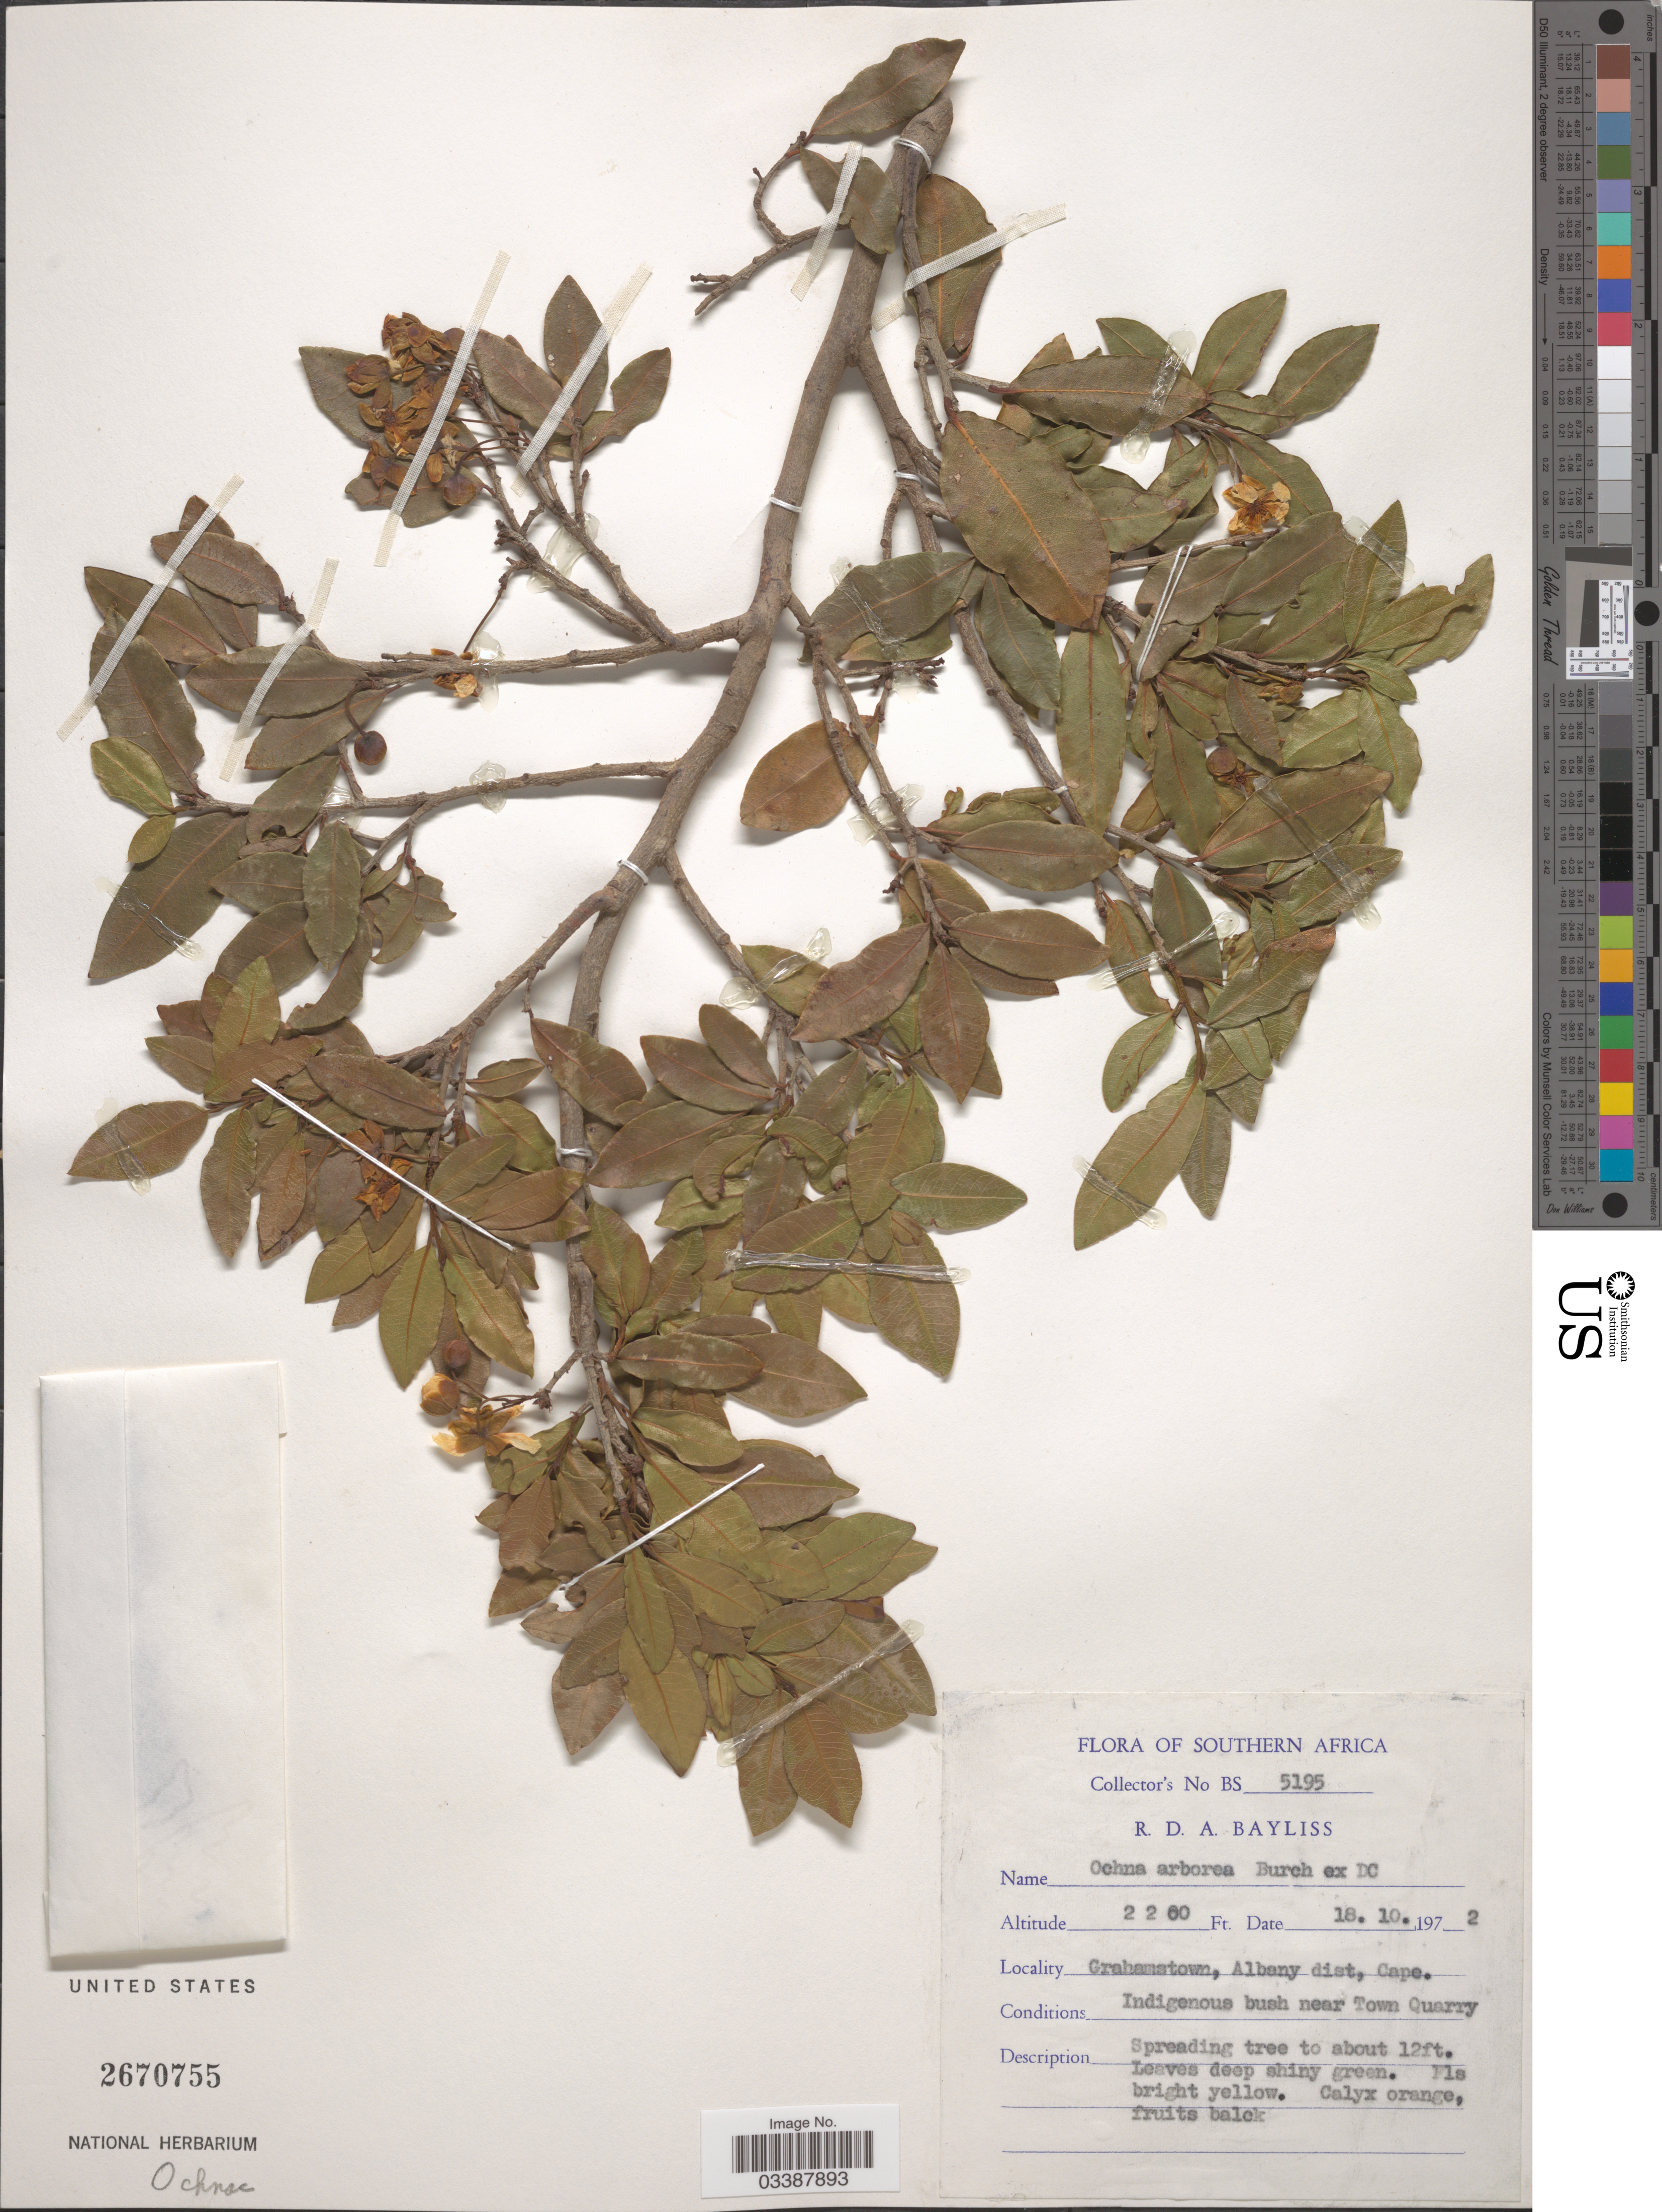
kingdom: Plantae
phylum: Tracheophyta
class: Magnoliopsida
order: Malpighiales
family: Ochnaceae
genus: Ochna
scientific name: Ochna arborea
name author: Burch. ex DC.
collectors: R. Bayliss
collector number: BS 5195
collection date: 1972-10-18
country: South Africa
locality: Southern Africa. Grahamstown, Albany dist, Cape.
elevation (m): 671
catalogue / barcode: US 2670755